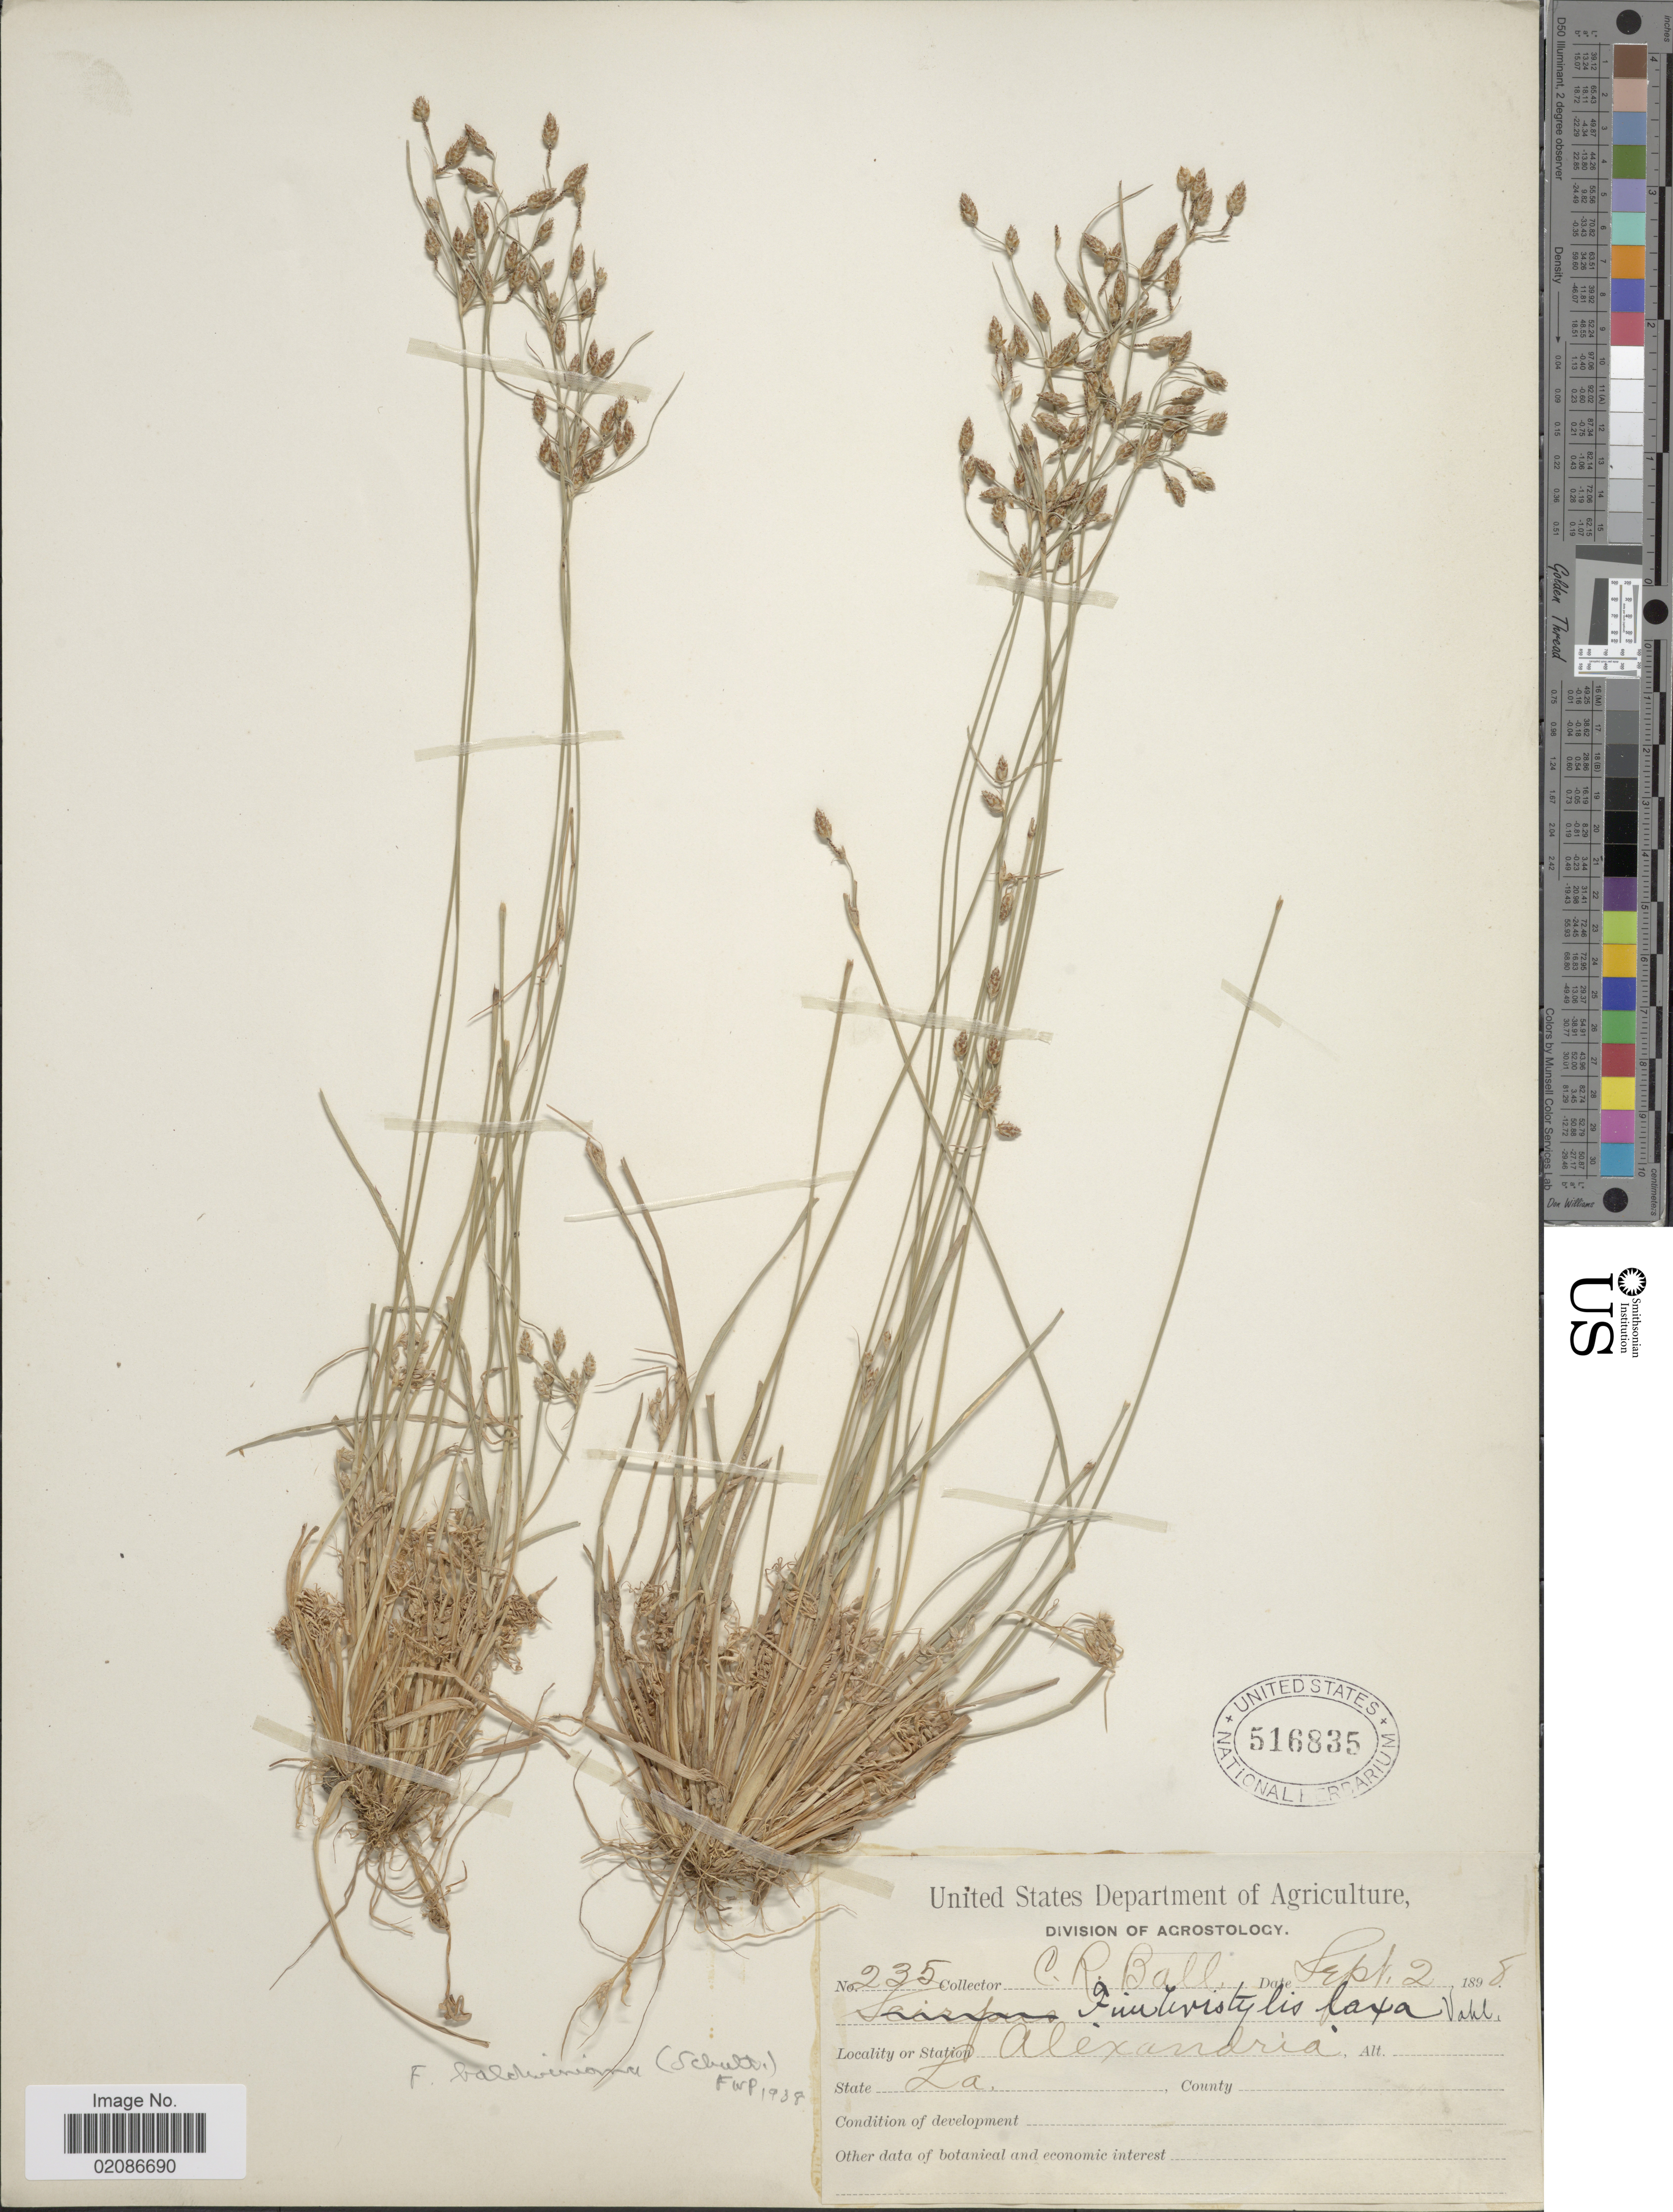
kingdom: Plantae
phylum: Tracheophyta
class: Liliopsida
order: Poales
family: Cyperaceae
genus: Fimbristylis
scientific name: Fimbristylis dichotoma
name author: (L.) Vahl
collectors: C. R. Ball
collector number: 235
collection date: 1898-09-02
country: United States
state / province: Louisiana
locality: Alexandria. La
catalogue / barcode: US 516835